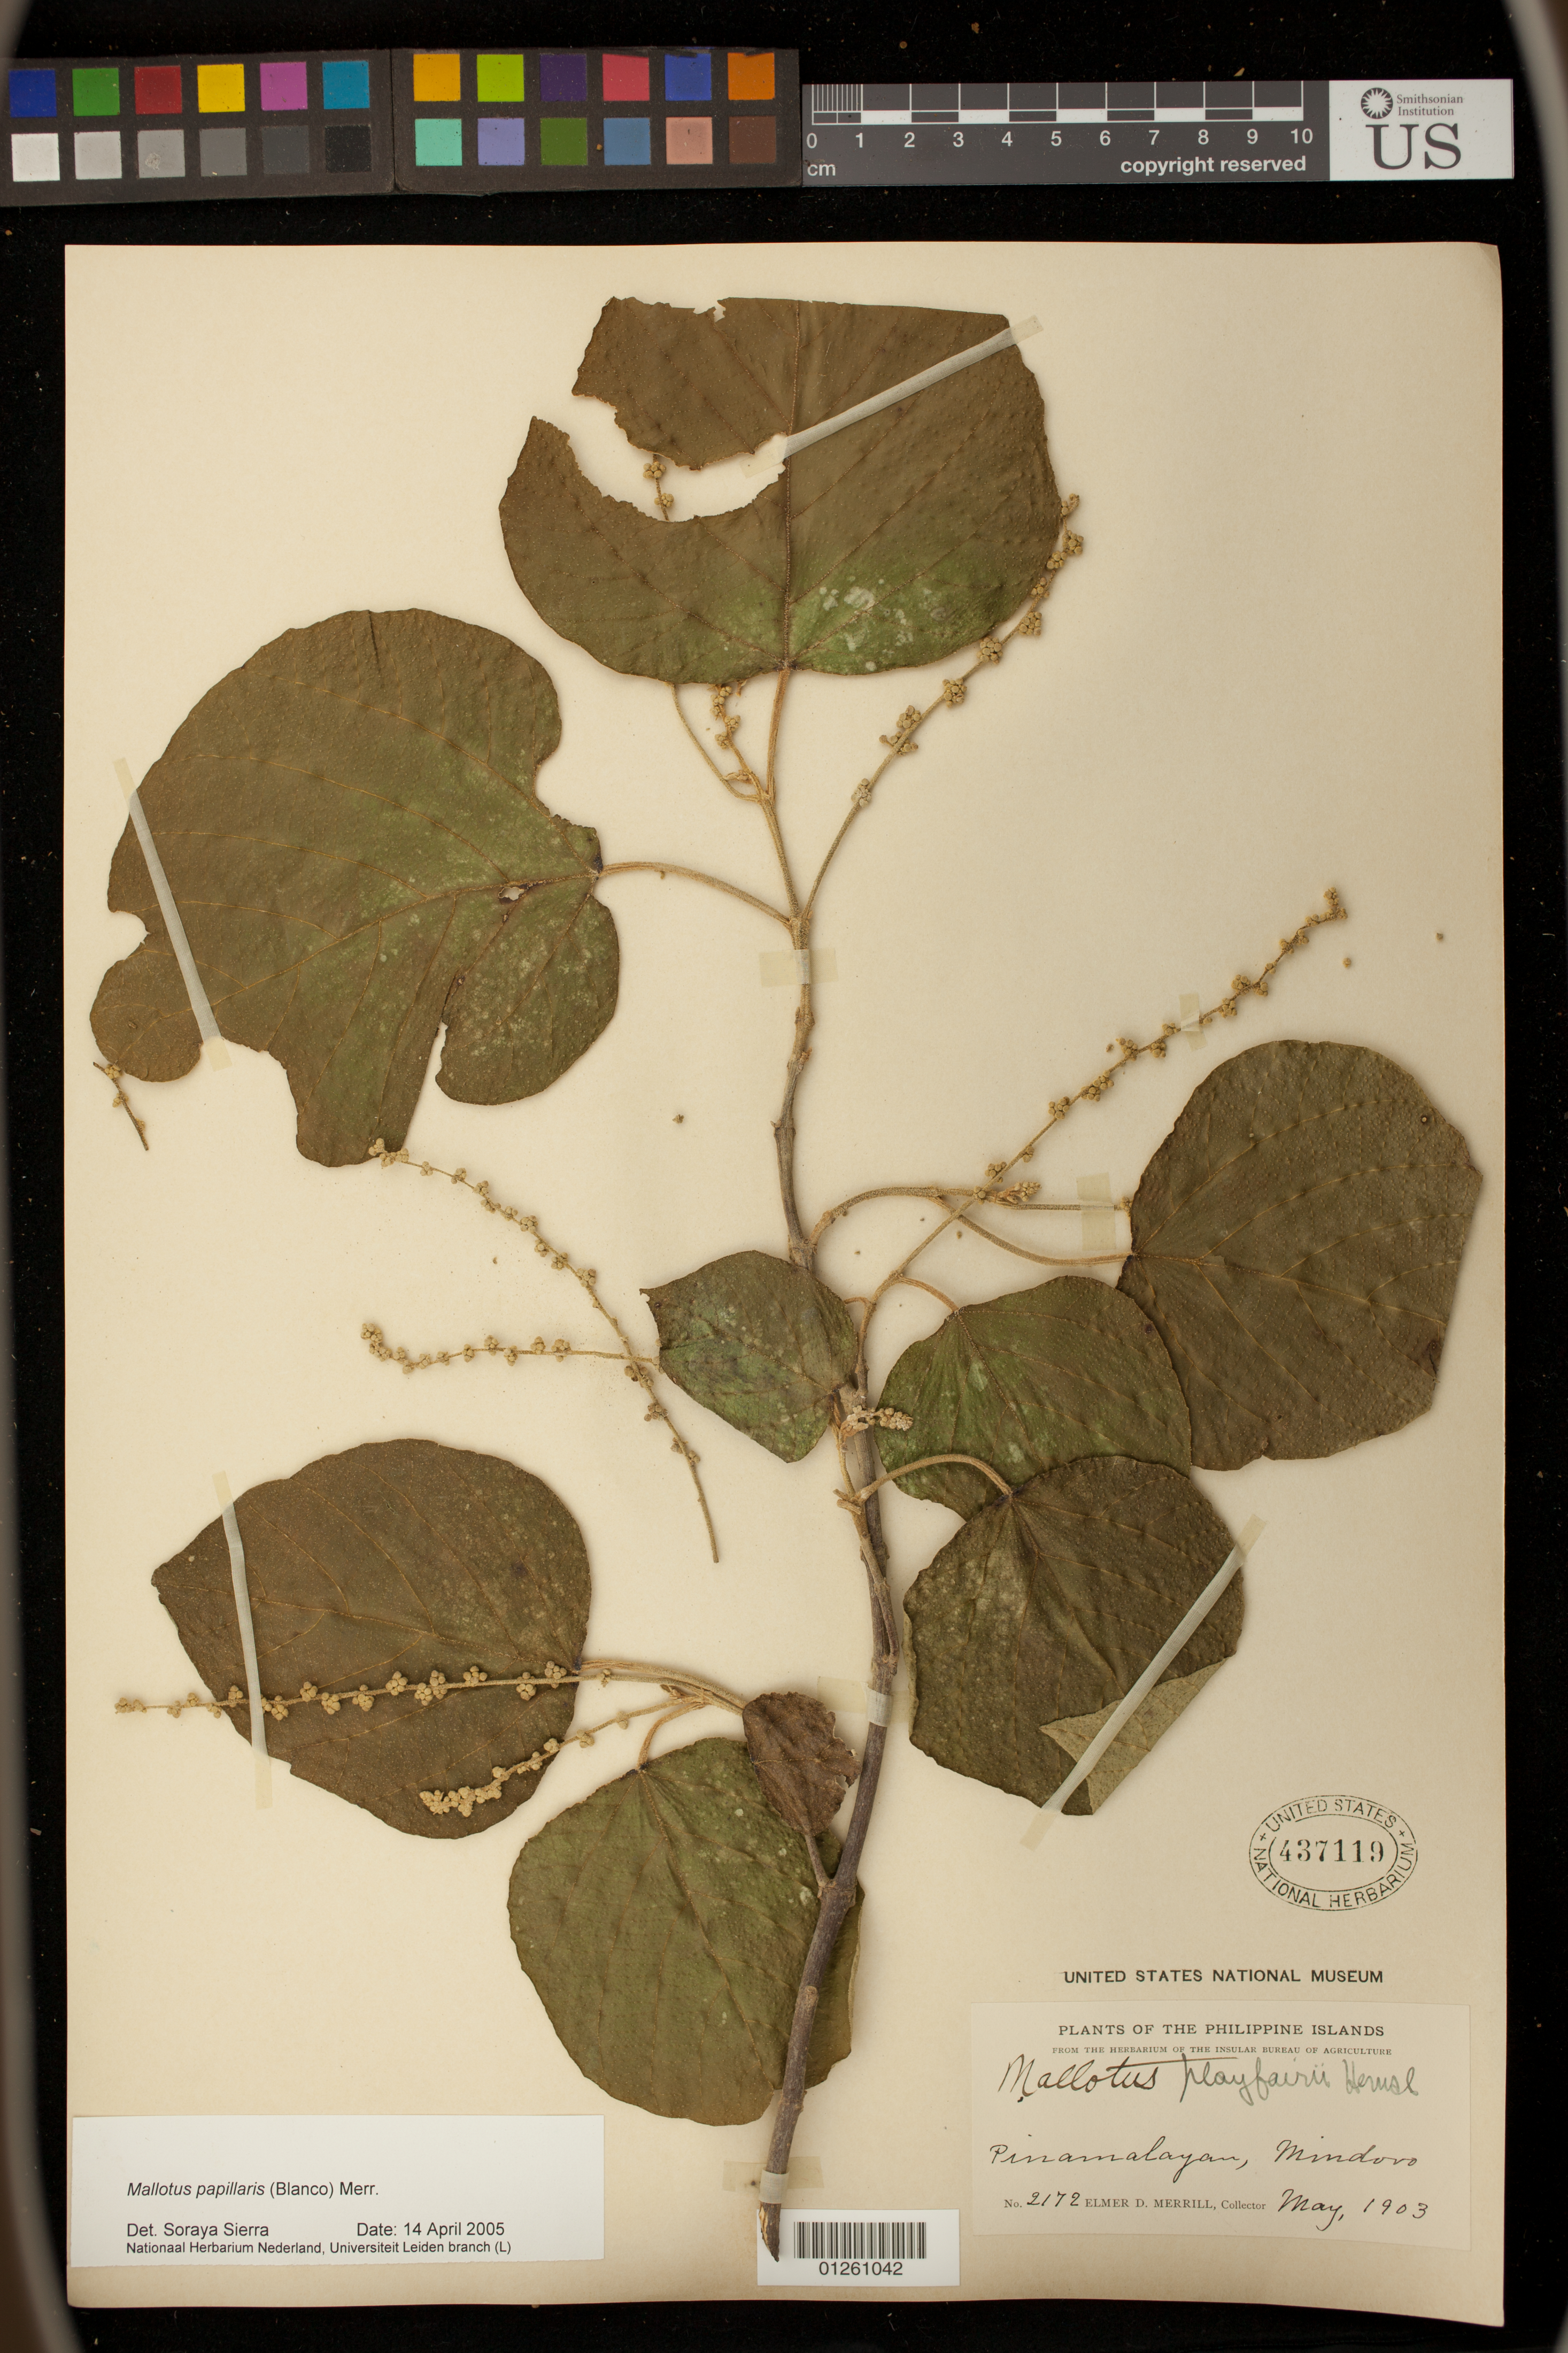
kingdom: Plantae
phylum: Tracheophyta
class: Magnoliopsida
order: Malpighiales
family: Euphorbiaceae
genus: Mallotus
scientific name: Mallotus papillaris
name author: (Blanco) Merr.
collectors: E. D. Merrill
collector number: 2172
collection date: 1903-05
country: Philippines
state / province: Mimaropa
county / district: Oriental Mindoro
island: Mindoro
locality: Pinamalayan, Mindoro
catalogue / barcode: US 437119